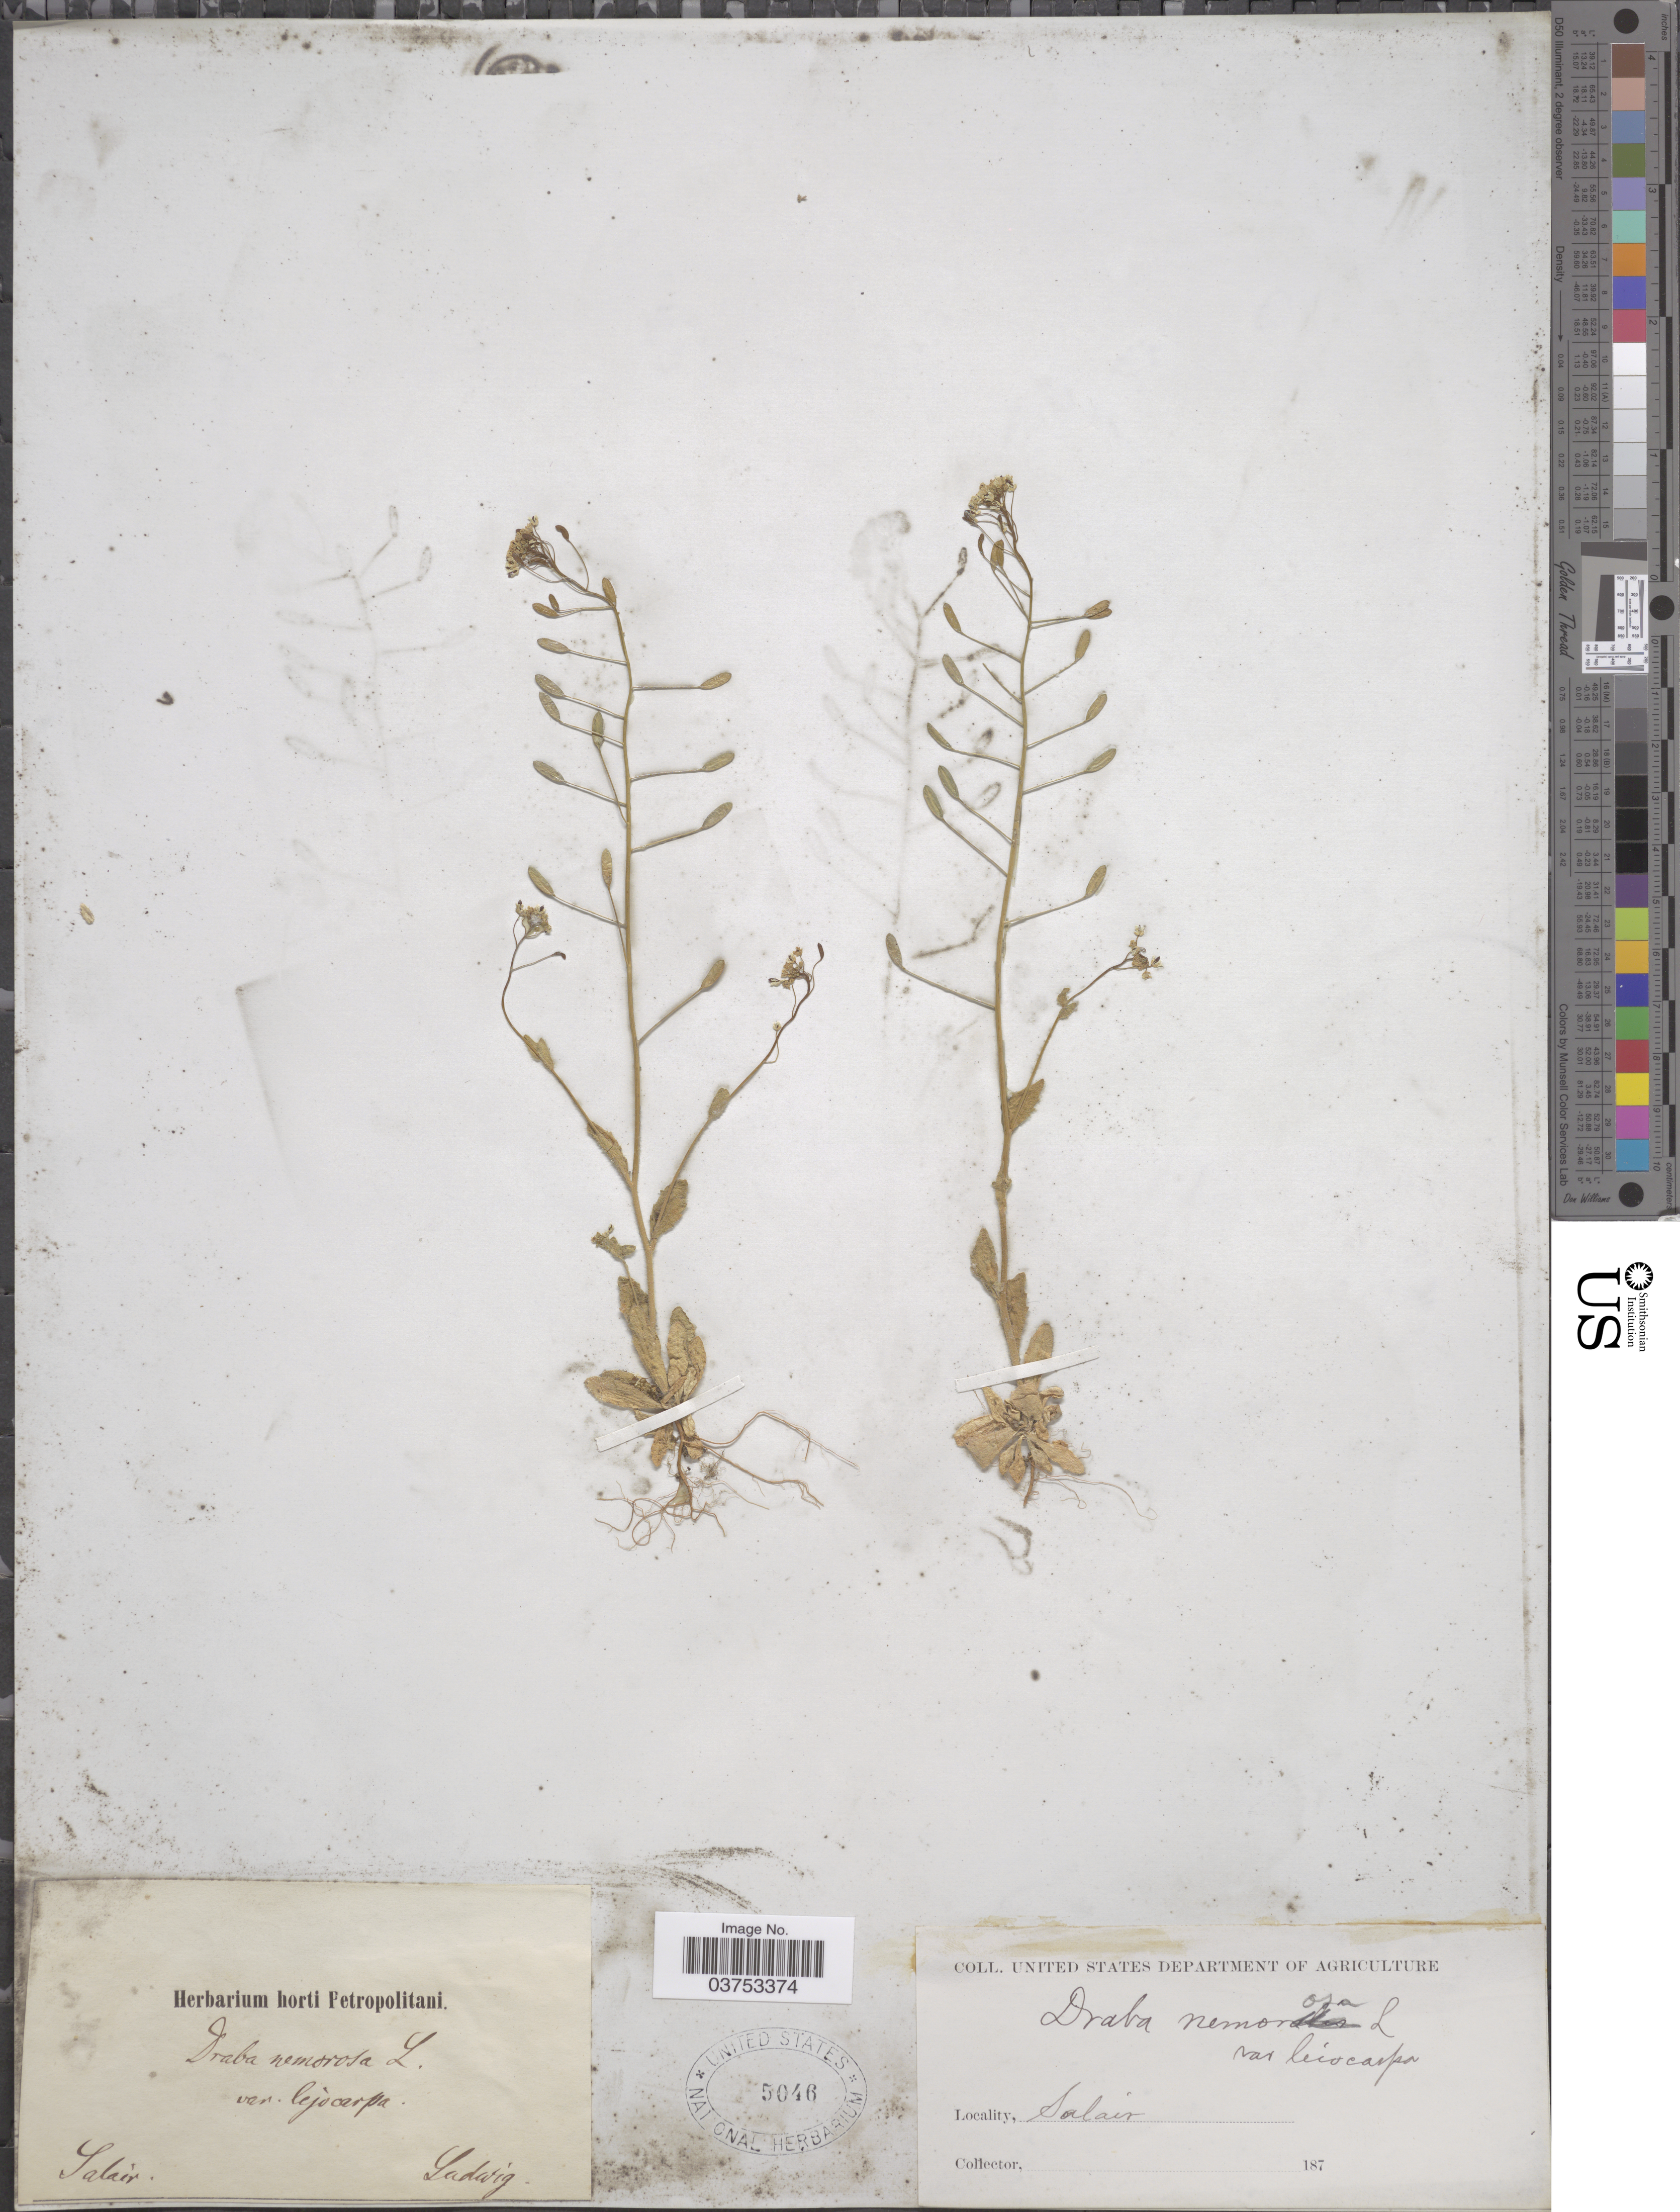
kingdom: Plantae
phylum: Tracheophyta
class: Magnoliopsida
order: Brassicales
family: Brassicaceae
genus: Draba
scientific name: Draba nemorosa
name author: L.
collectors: Ludwig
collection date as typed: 187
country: Russian Federation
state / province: Kemerovo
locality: Salair.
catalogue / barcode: US 5046